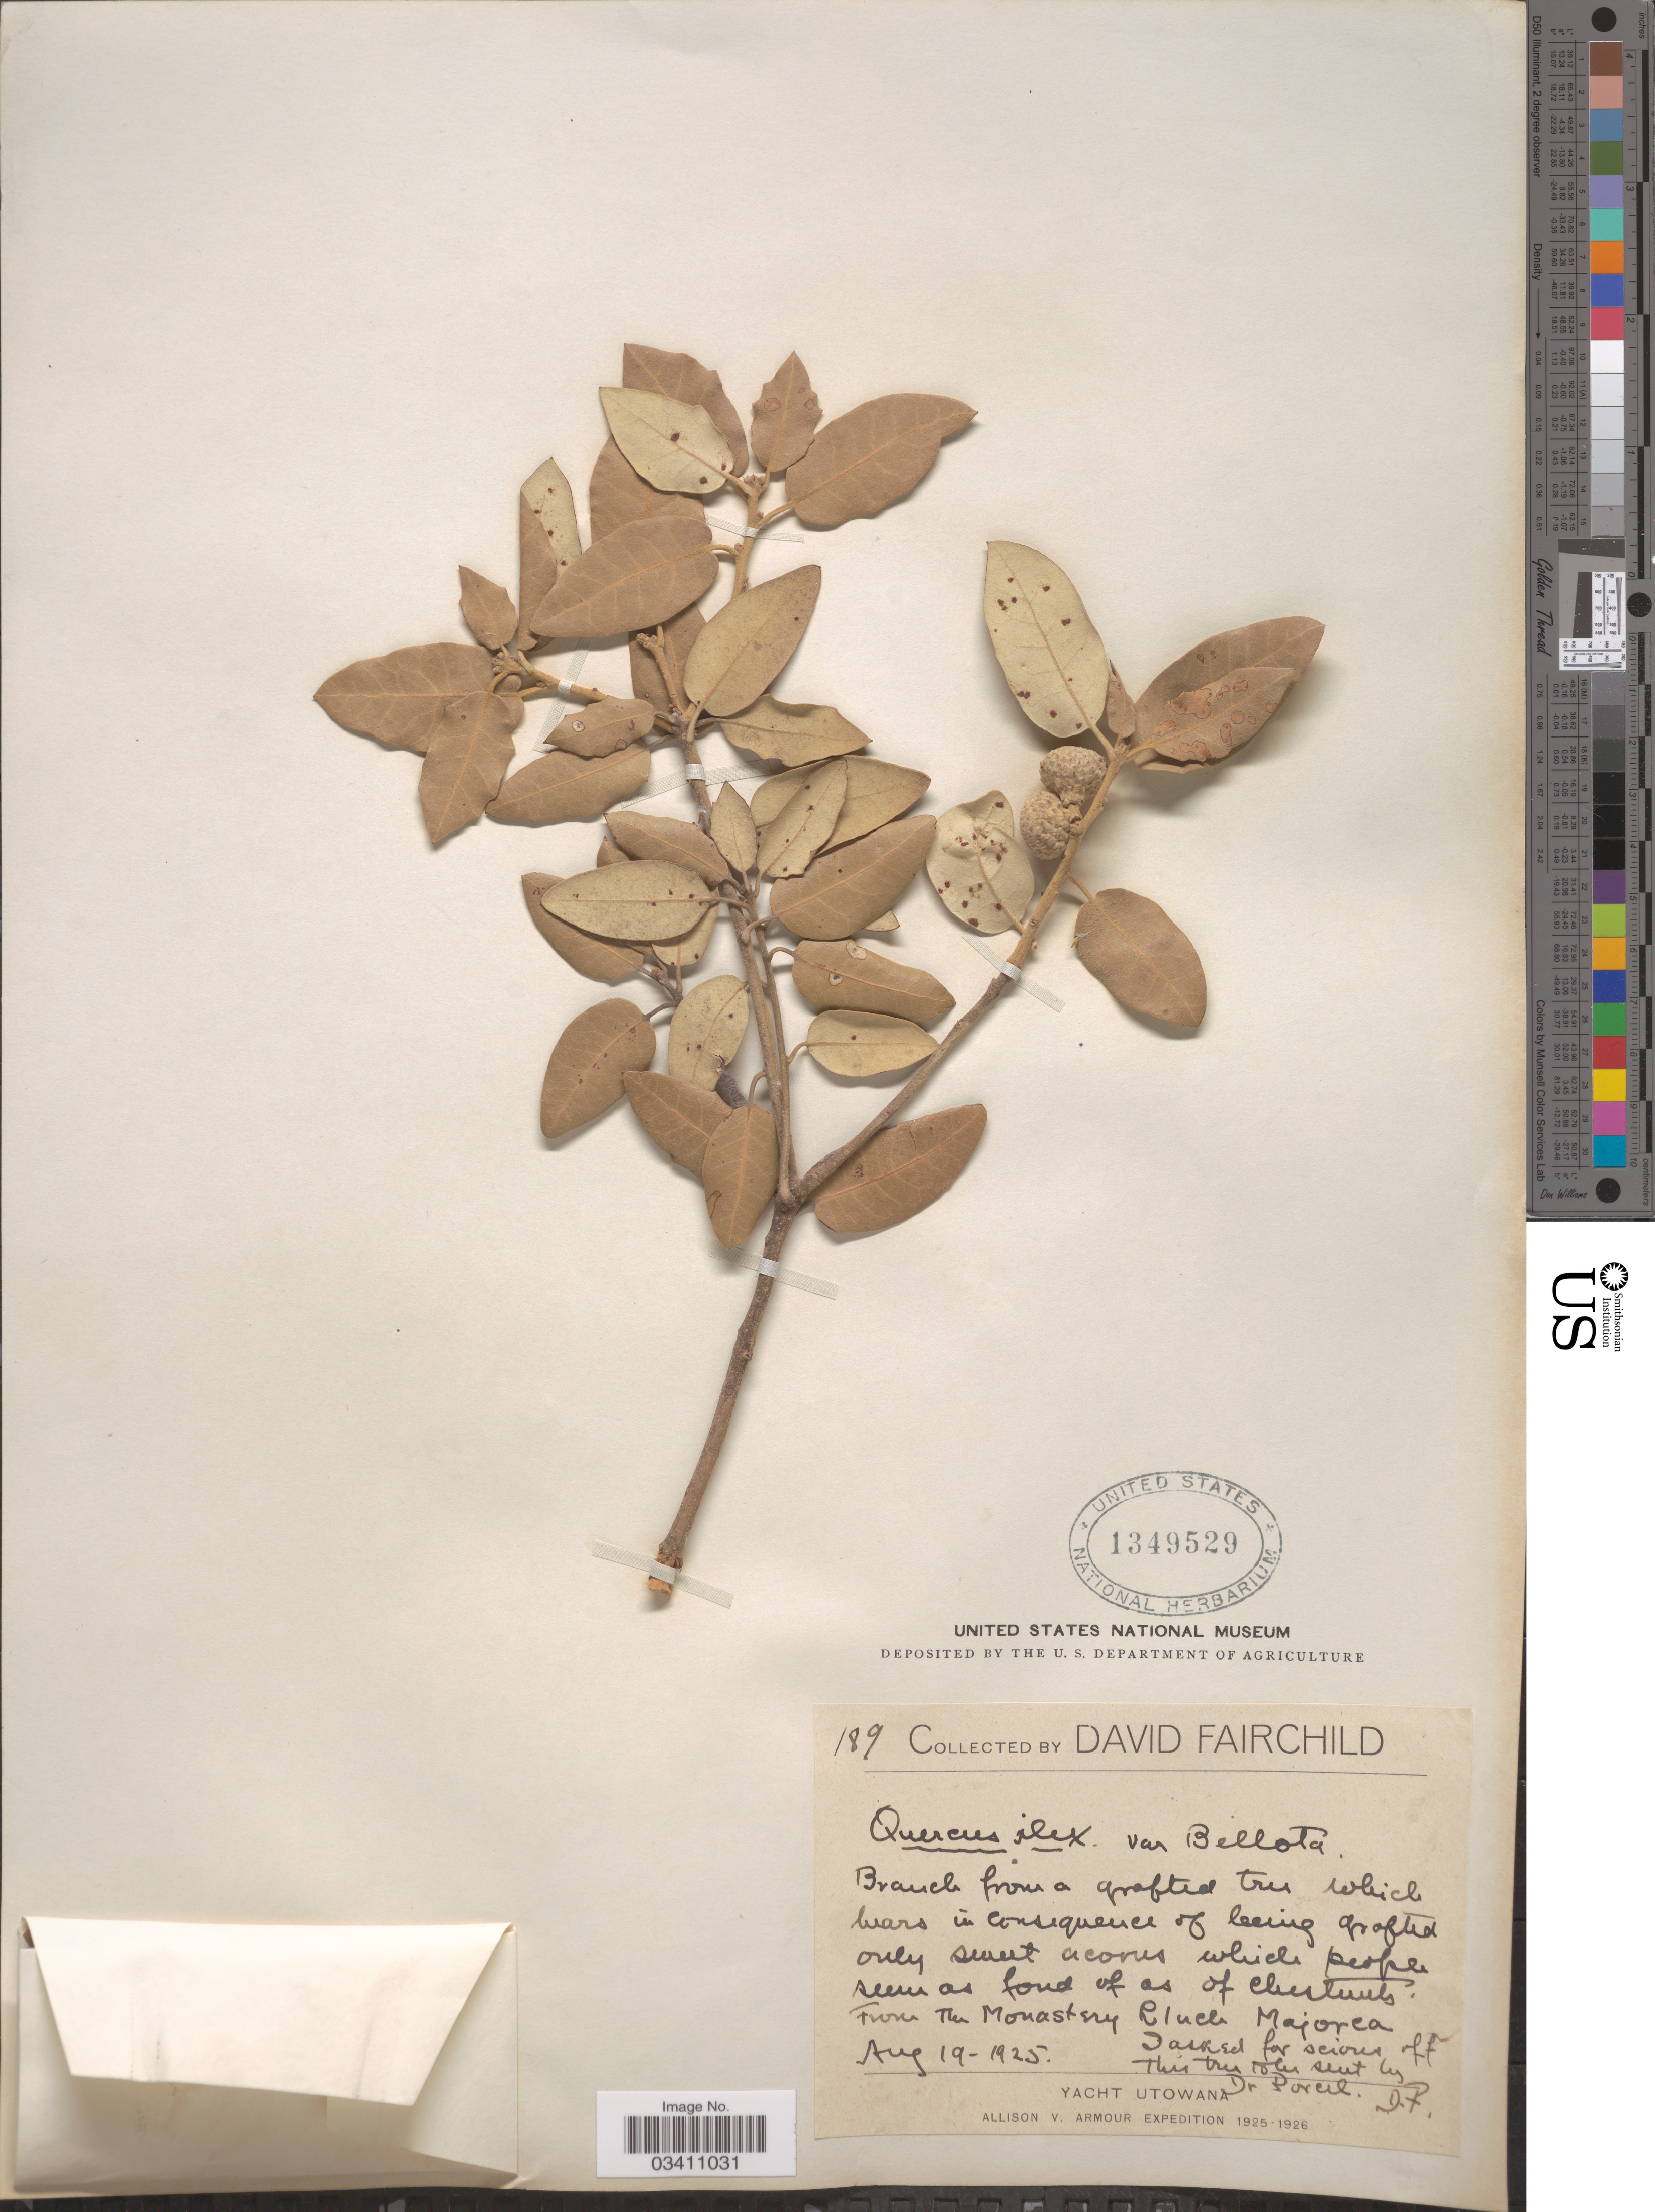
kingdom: Plantae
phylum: Tracheophyta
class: Magnoliopsida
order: Fagales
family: Fagaceae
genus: Quercus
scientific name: Quercus ilex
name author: Lour.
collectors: D. Fairchild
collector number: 189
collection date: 1925-08-19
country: Spain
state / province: Islas Baleares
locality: The Monastery Lluch Majorca.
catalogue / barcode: US 1349529